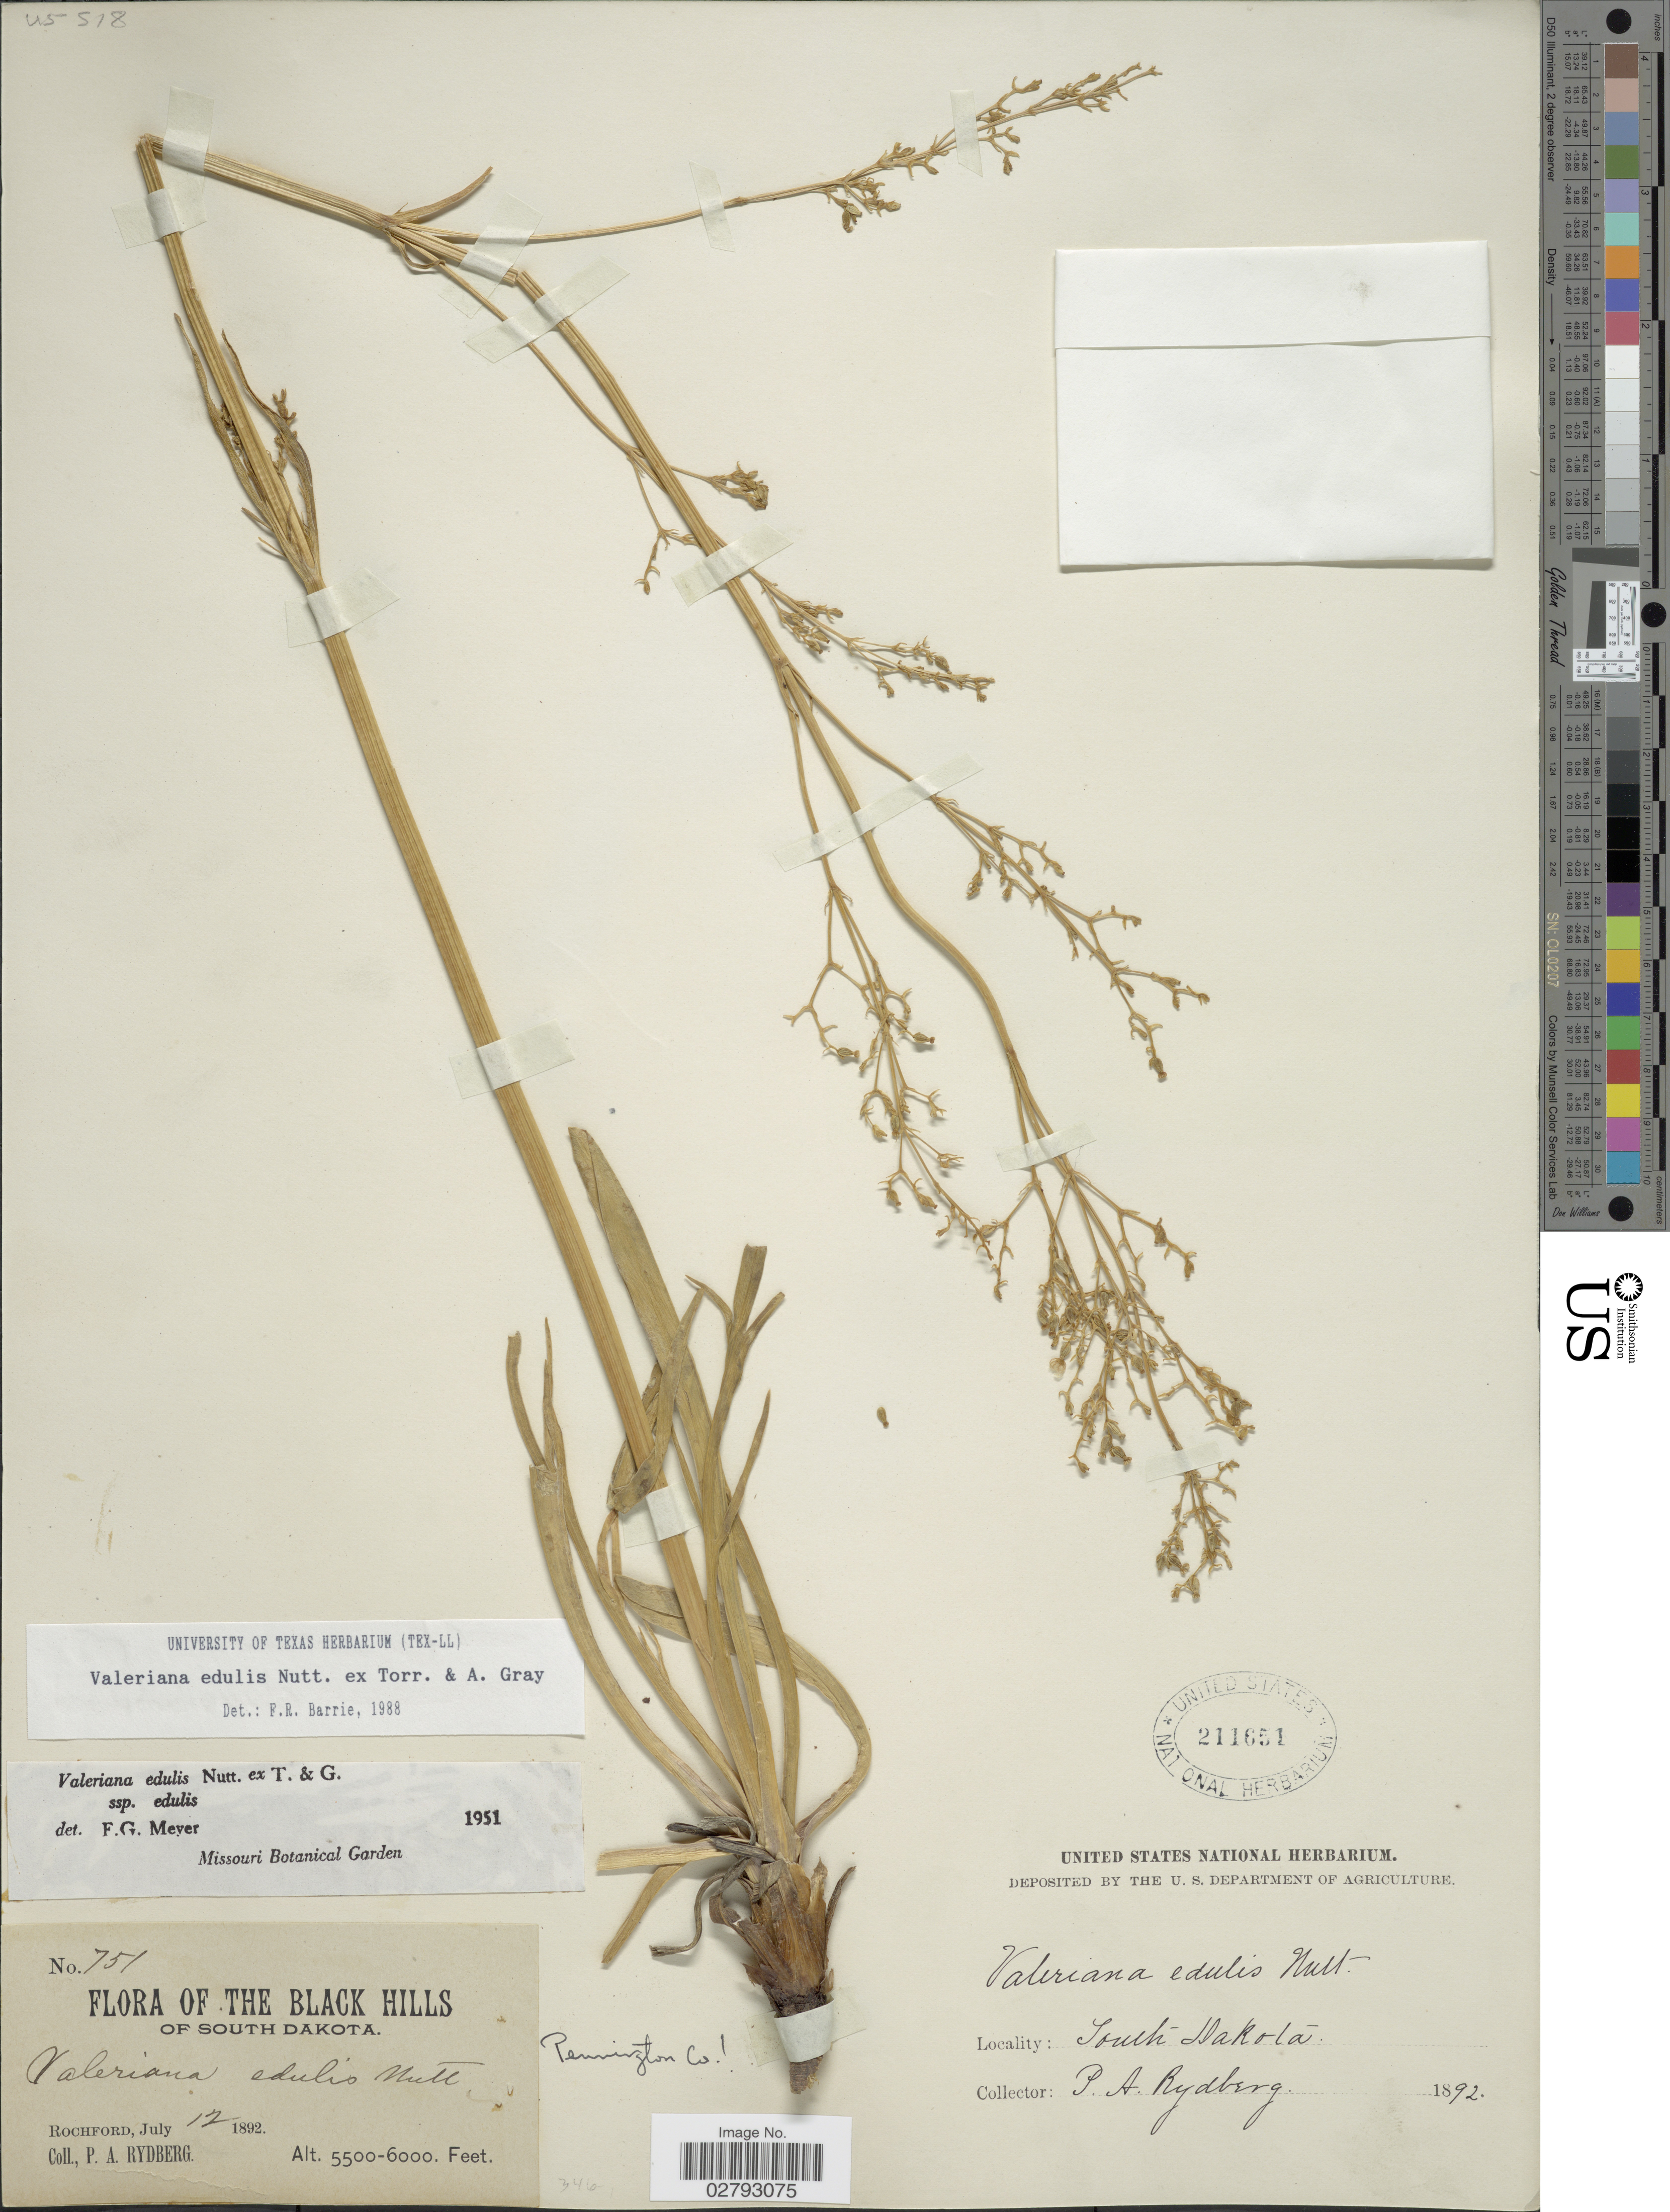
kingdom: Plantae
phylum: Tracheophyta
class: Magnoliopsida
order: Dipsacales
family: Caprifoliaceae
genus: Valeriana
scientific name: Valeriana edulis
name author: Nutt.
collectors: P. A. Rydberg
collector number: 751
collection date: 1892-07-12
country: United States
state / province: South Dakota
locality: Black Hills. Rochford. Pennington Co.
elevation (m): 1676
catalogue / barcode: US 211651